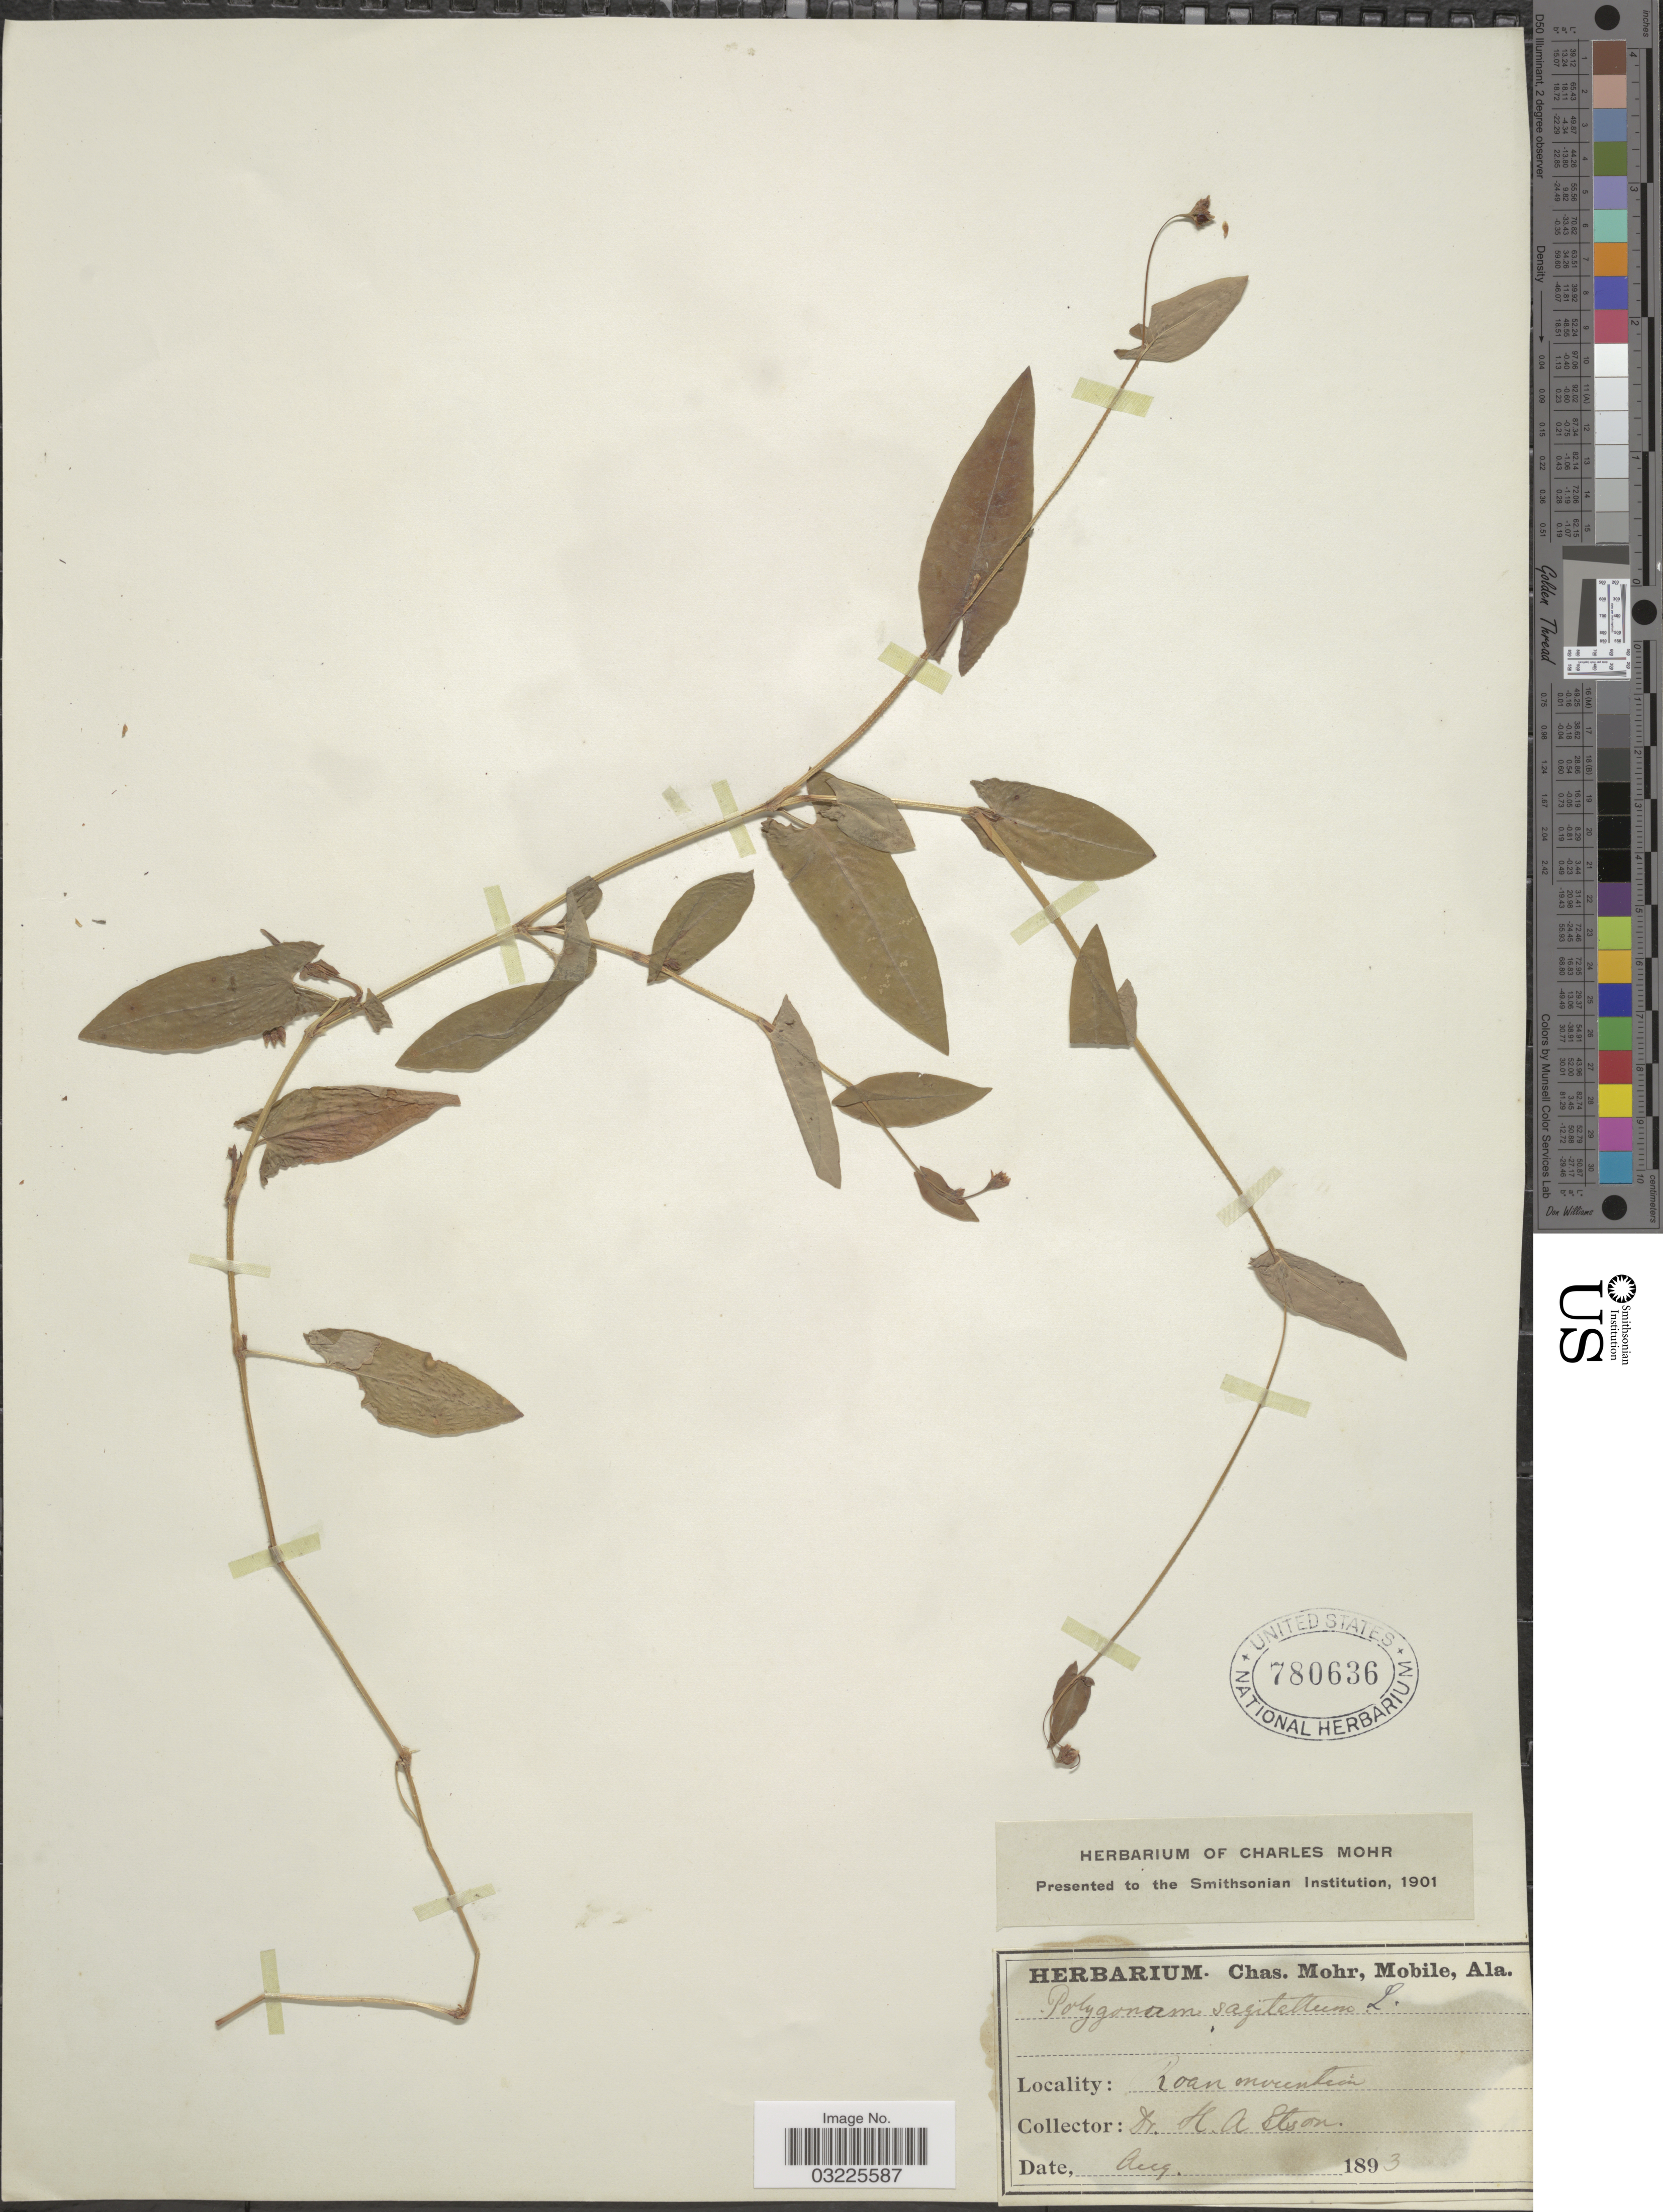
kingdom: Plantae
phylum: Tracheophyta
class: Magnoliopsida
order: Caryophyllales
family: Polygonaceae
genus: Persicaria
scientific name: Persicaria sagittata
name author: (L.) H. Gross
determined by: Atha, D. E.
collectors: H. Edson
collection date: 1893-08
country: United States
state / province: Alabama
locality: Roan mountain.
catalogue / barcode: US 780636